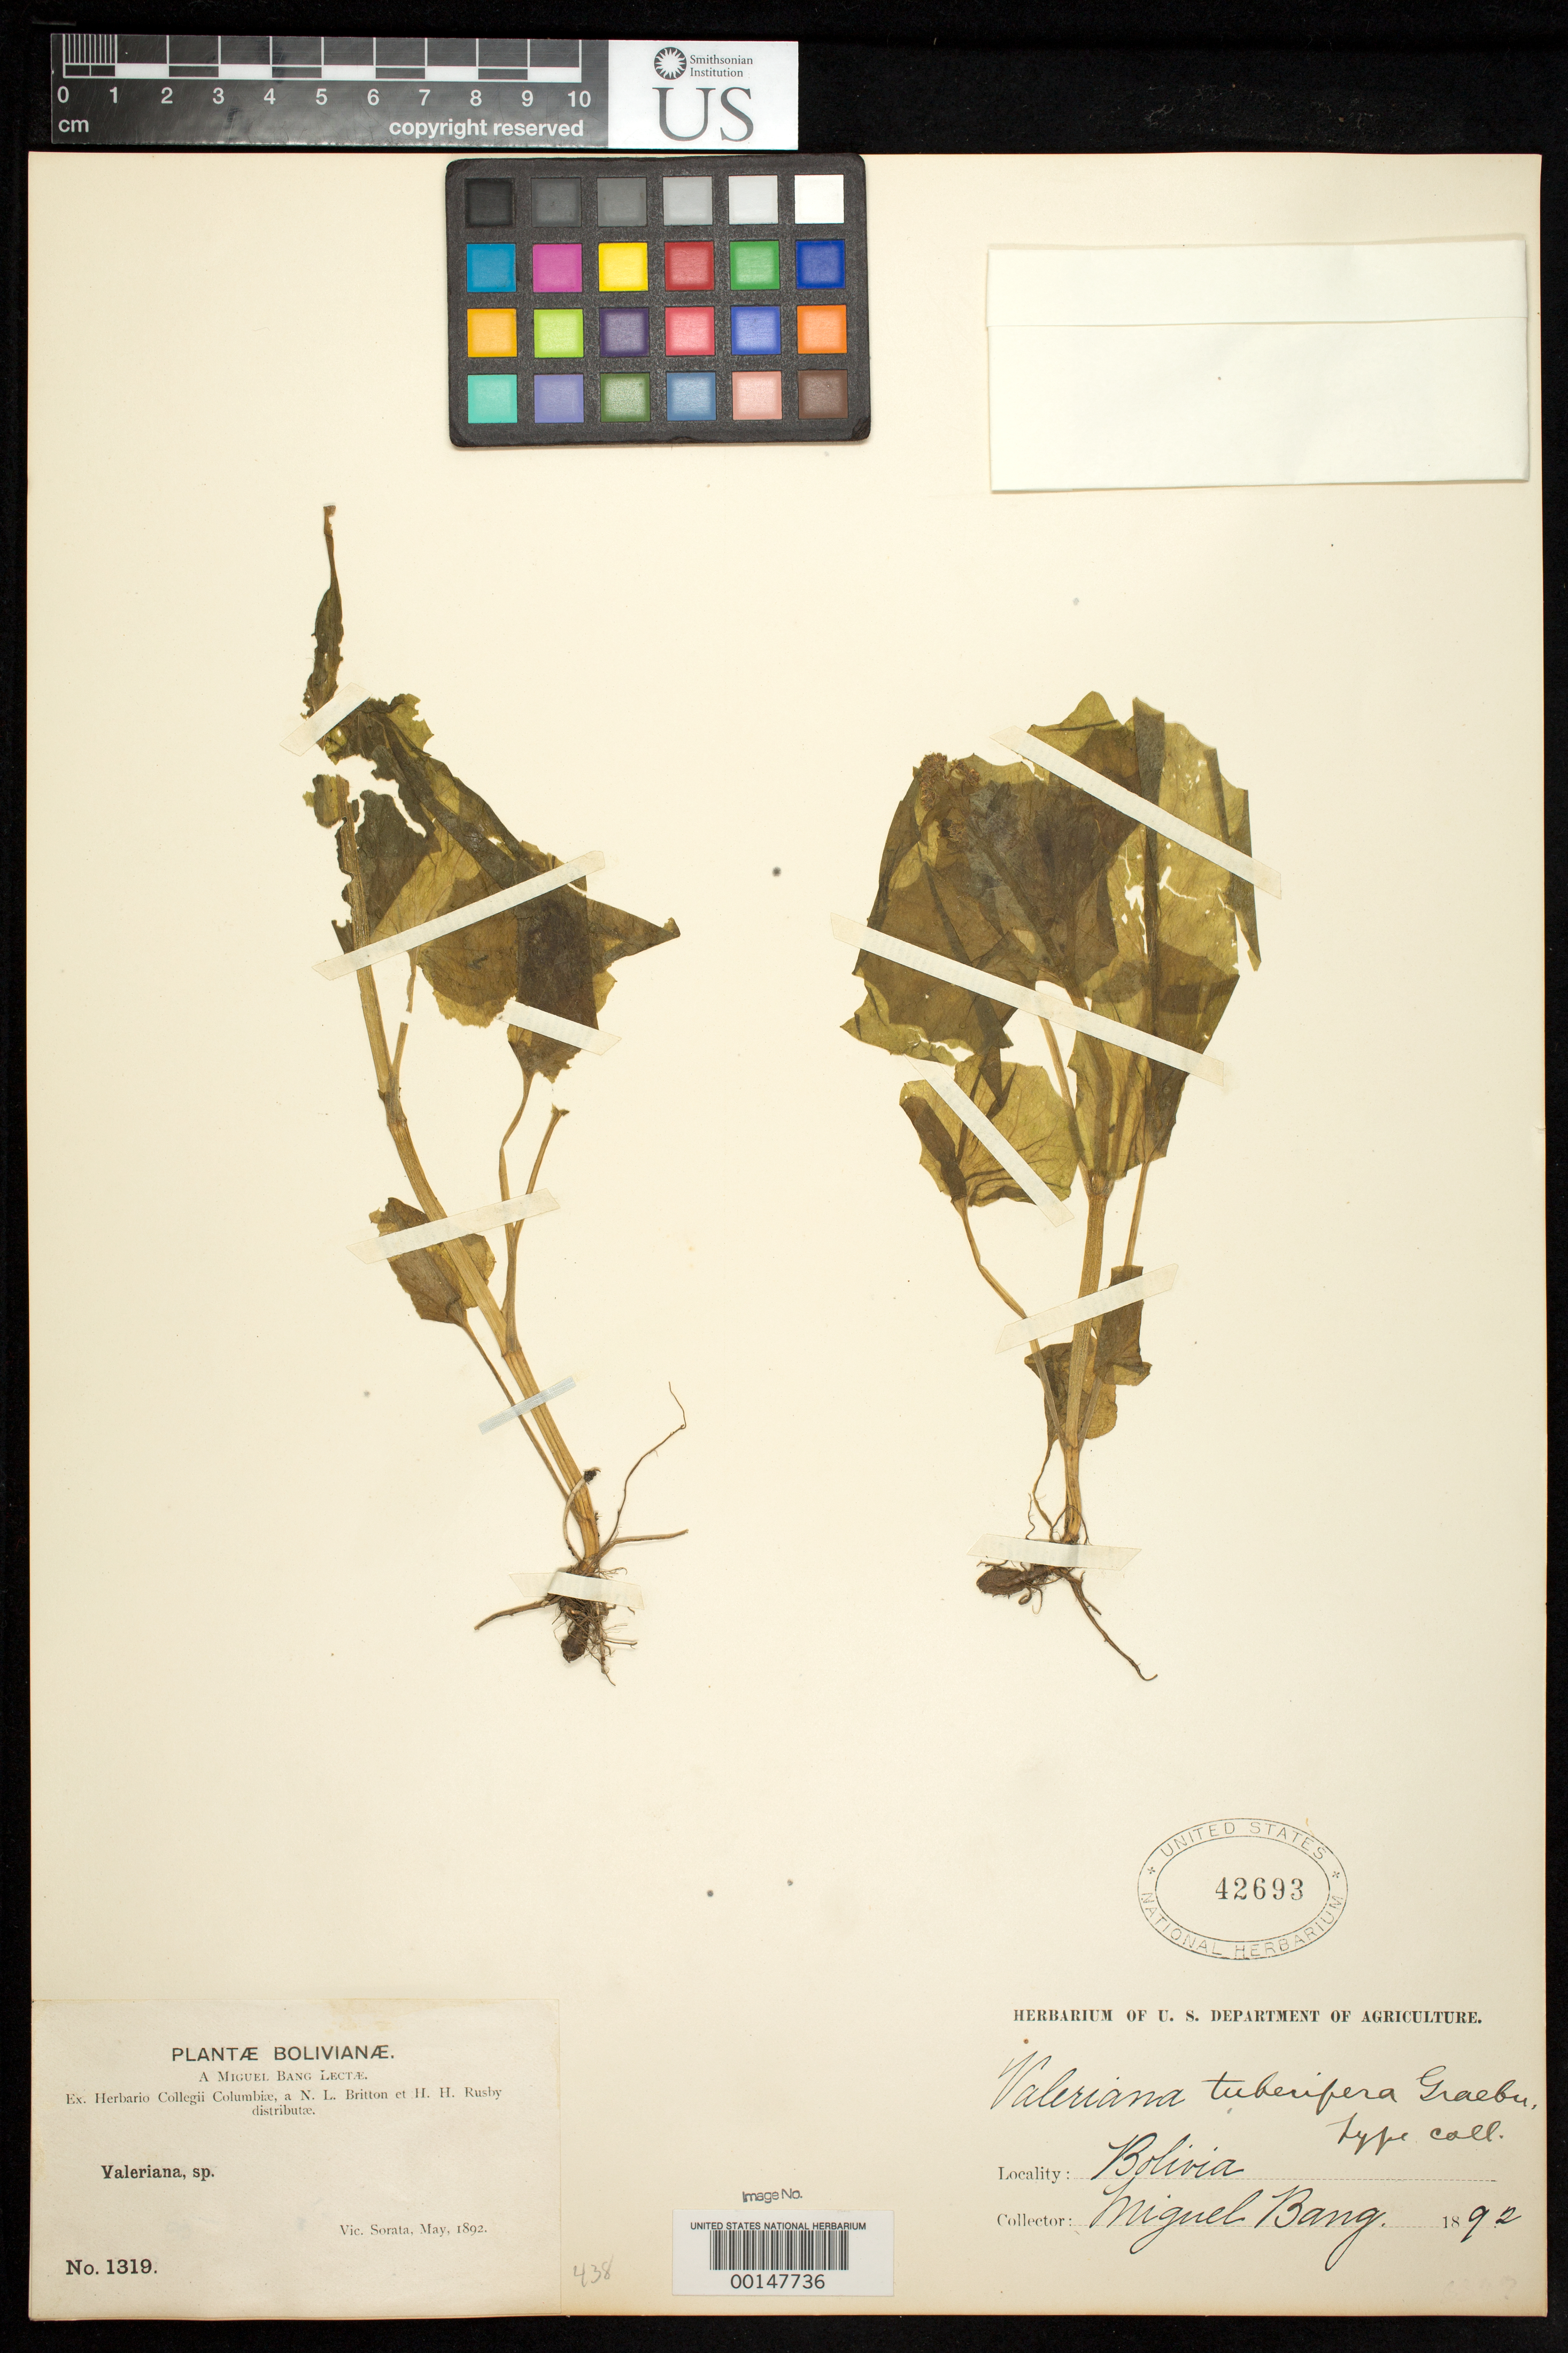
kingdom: Plantae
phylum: Tracheophyta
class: Magnoliopsida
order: Dipsacales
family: Caprifoliaceae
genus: Valeriana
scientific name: Valeriana tubifera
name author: P. Graebn.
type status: Isotype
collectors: M. Bang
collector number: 1319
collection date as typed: May 1892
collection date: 1892-05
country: Bolivia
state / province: La Paz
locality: Sorata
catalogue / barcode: US 42693